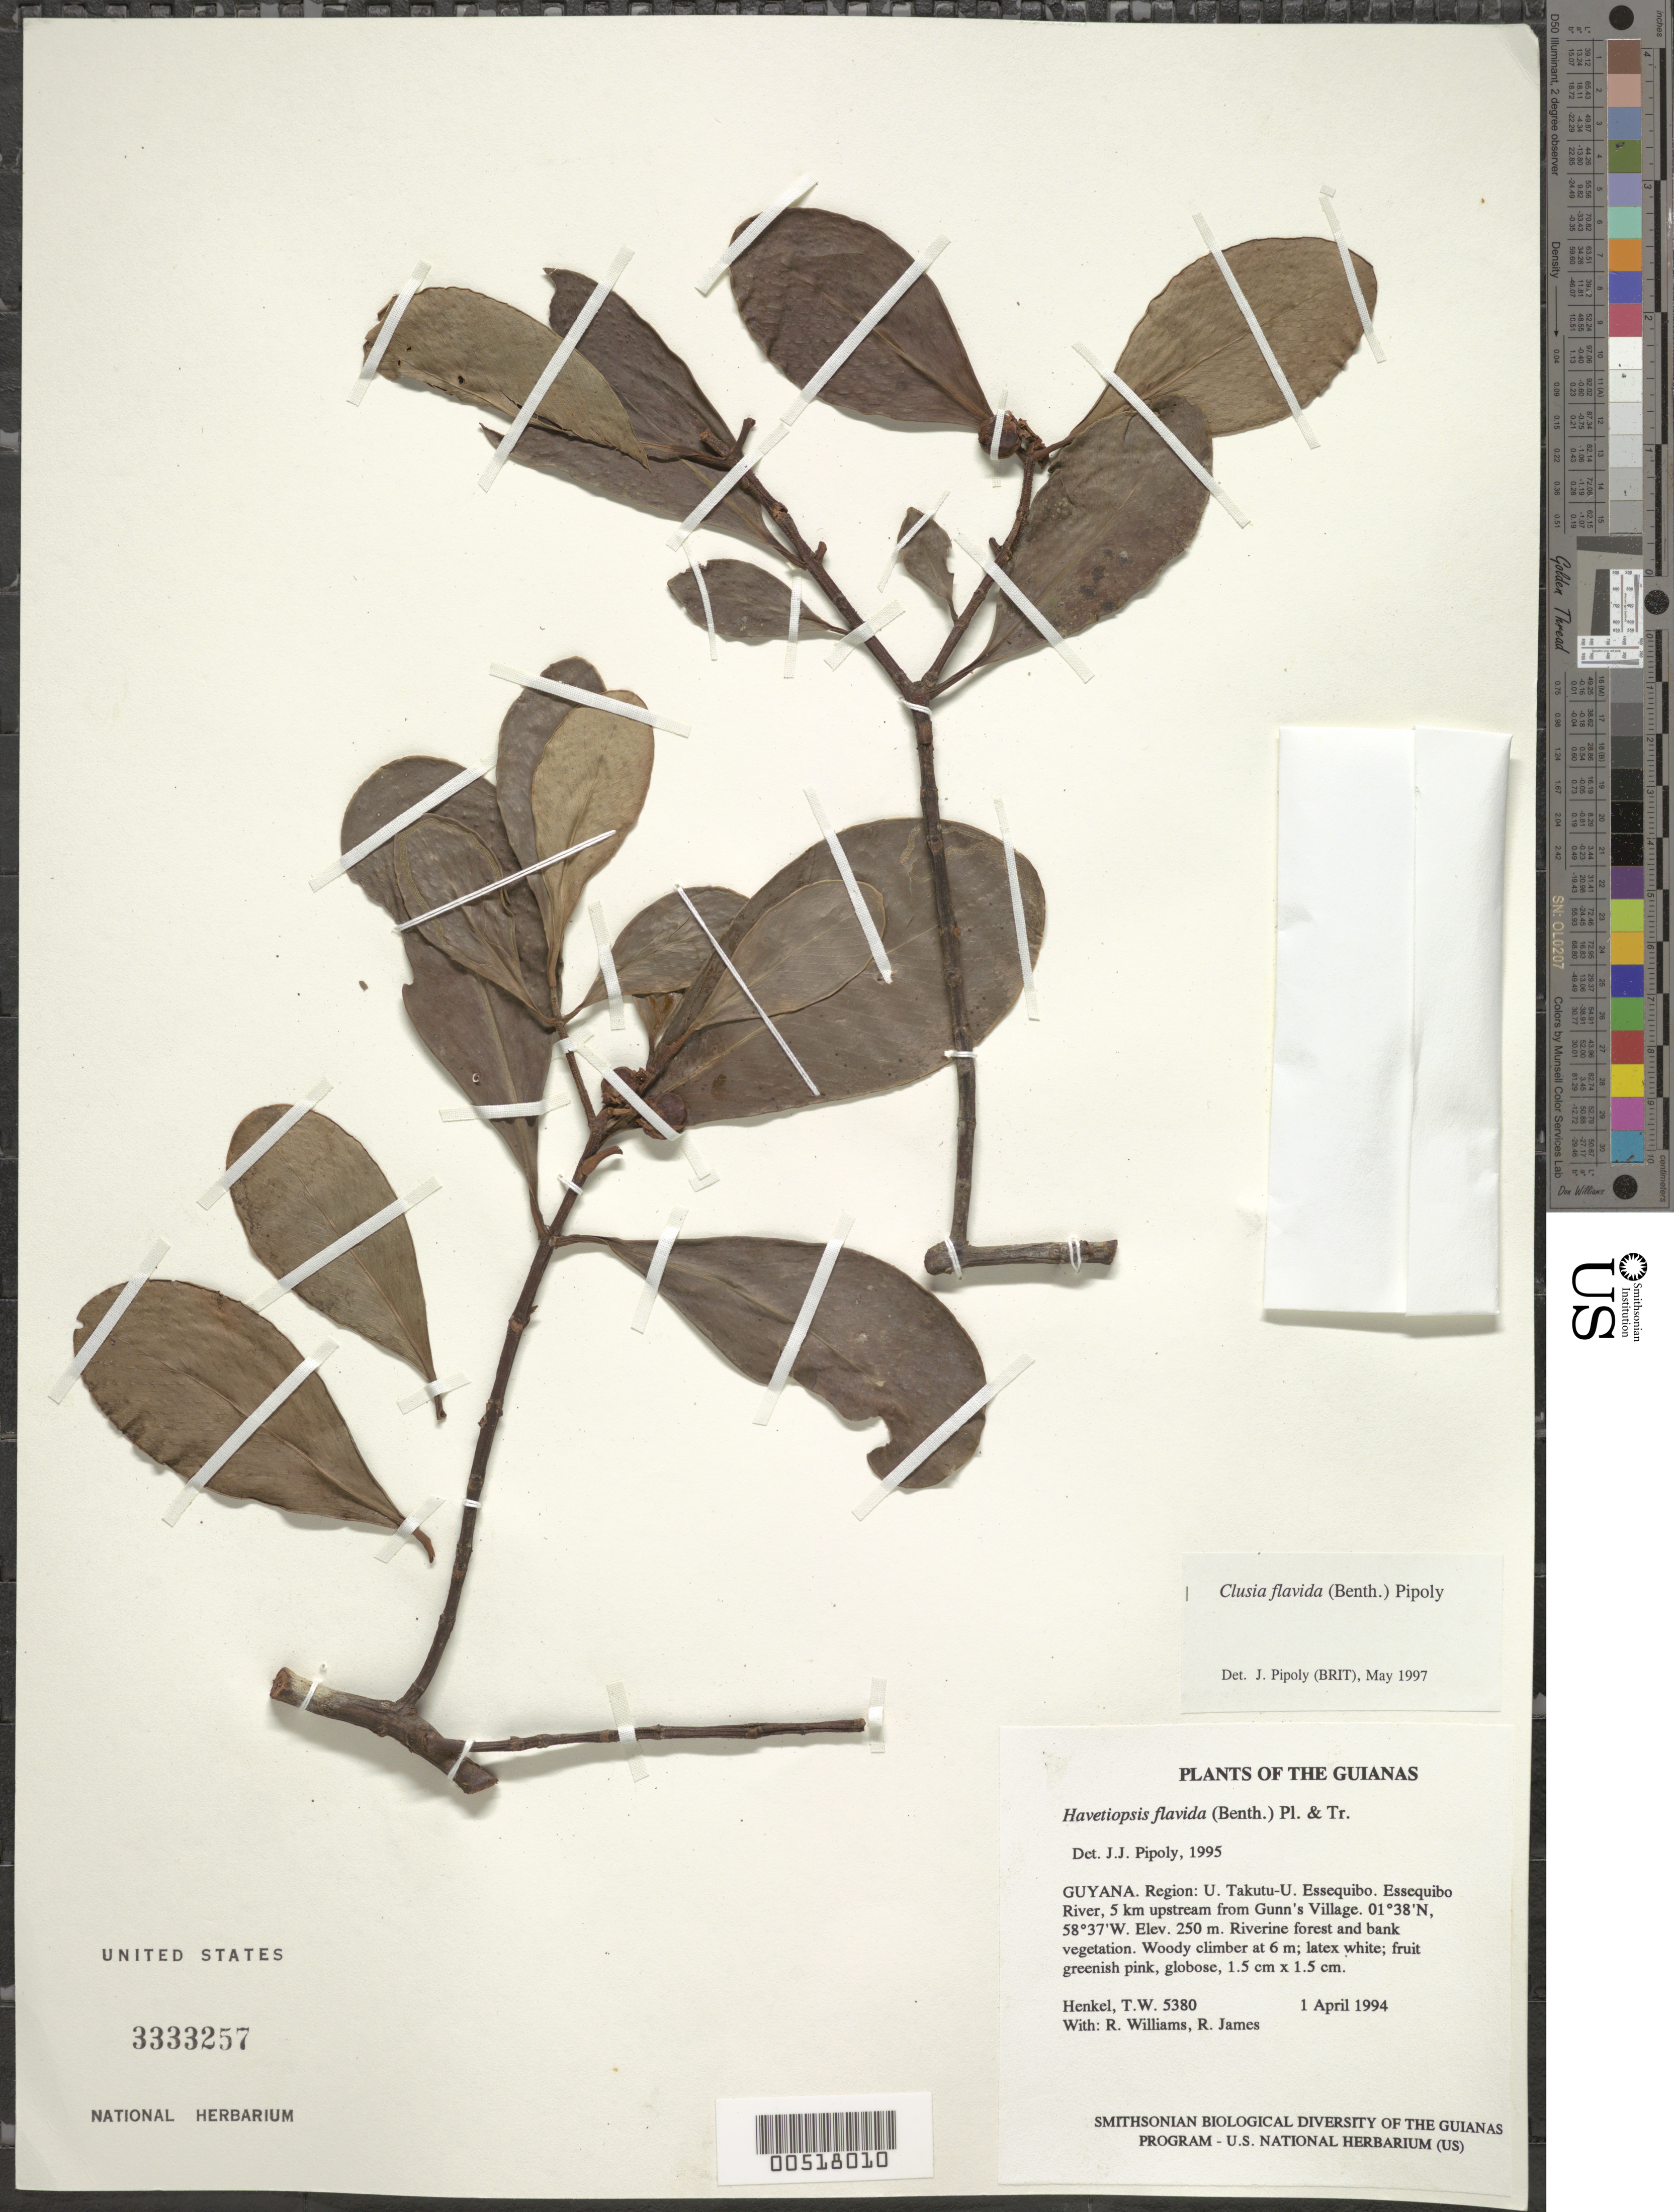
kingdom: Plantae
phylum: Tracheophyta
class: Magnoliopsida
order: Malpighiales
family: Clusiaceae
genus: Clusia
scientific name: Clusia flavida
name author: (Benth.) Pipoly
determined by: Pipoly, J. J., III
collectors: T. Henkel, R. Williams & R. James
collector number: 5380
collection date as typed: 1 April 1994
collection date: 1994-04-01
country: Guyana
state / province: U. Takutu-U. Essequibo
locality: Essequibo River, 5 km upstream from Gunn's Village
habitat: Riverine forest and bank vegetation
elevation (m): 250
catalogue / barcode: US 3333257